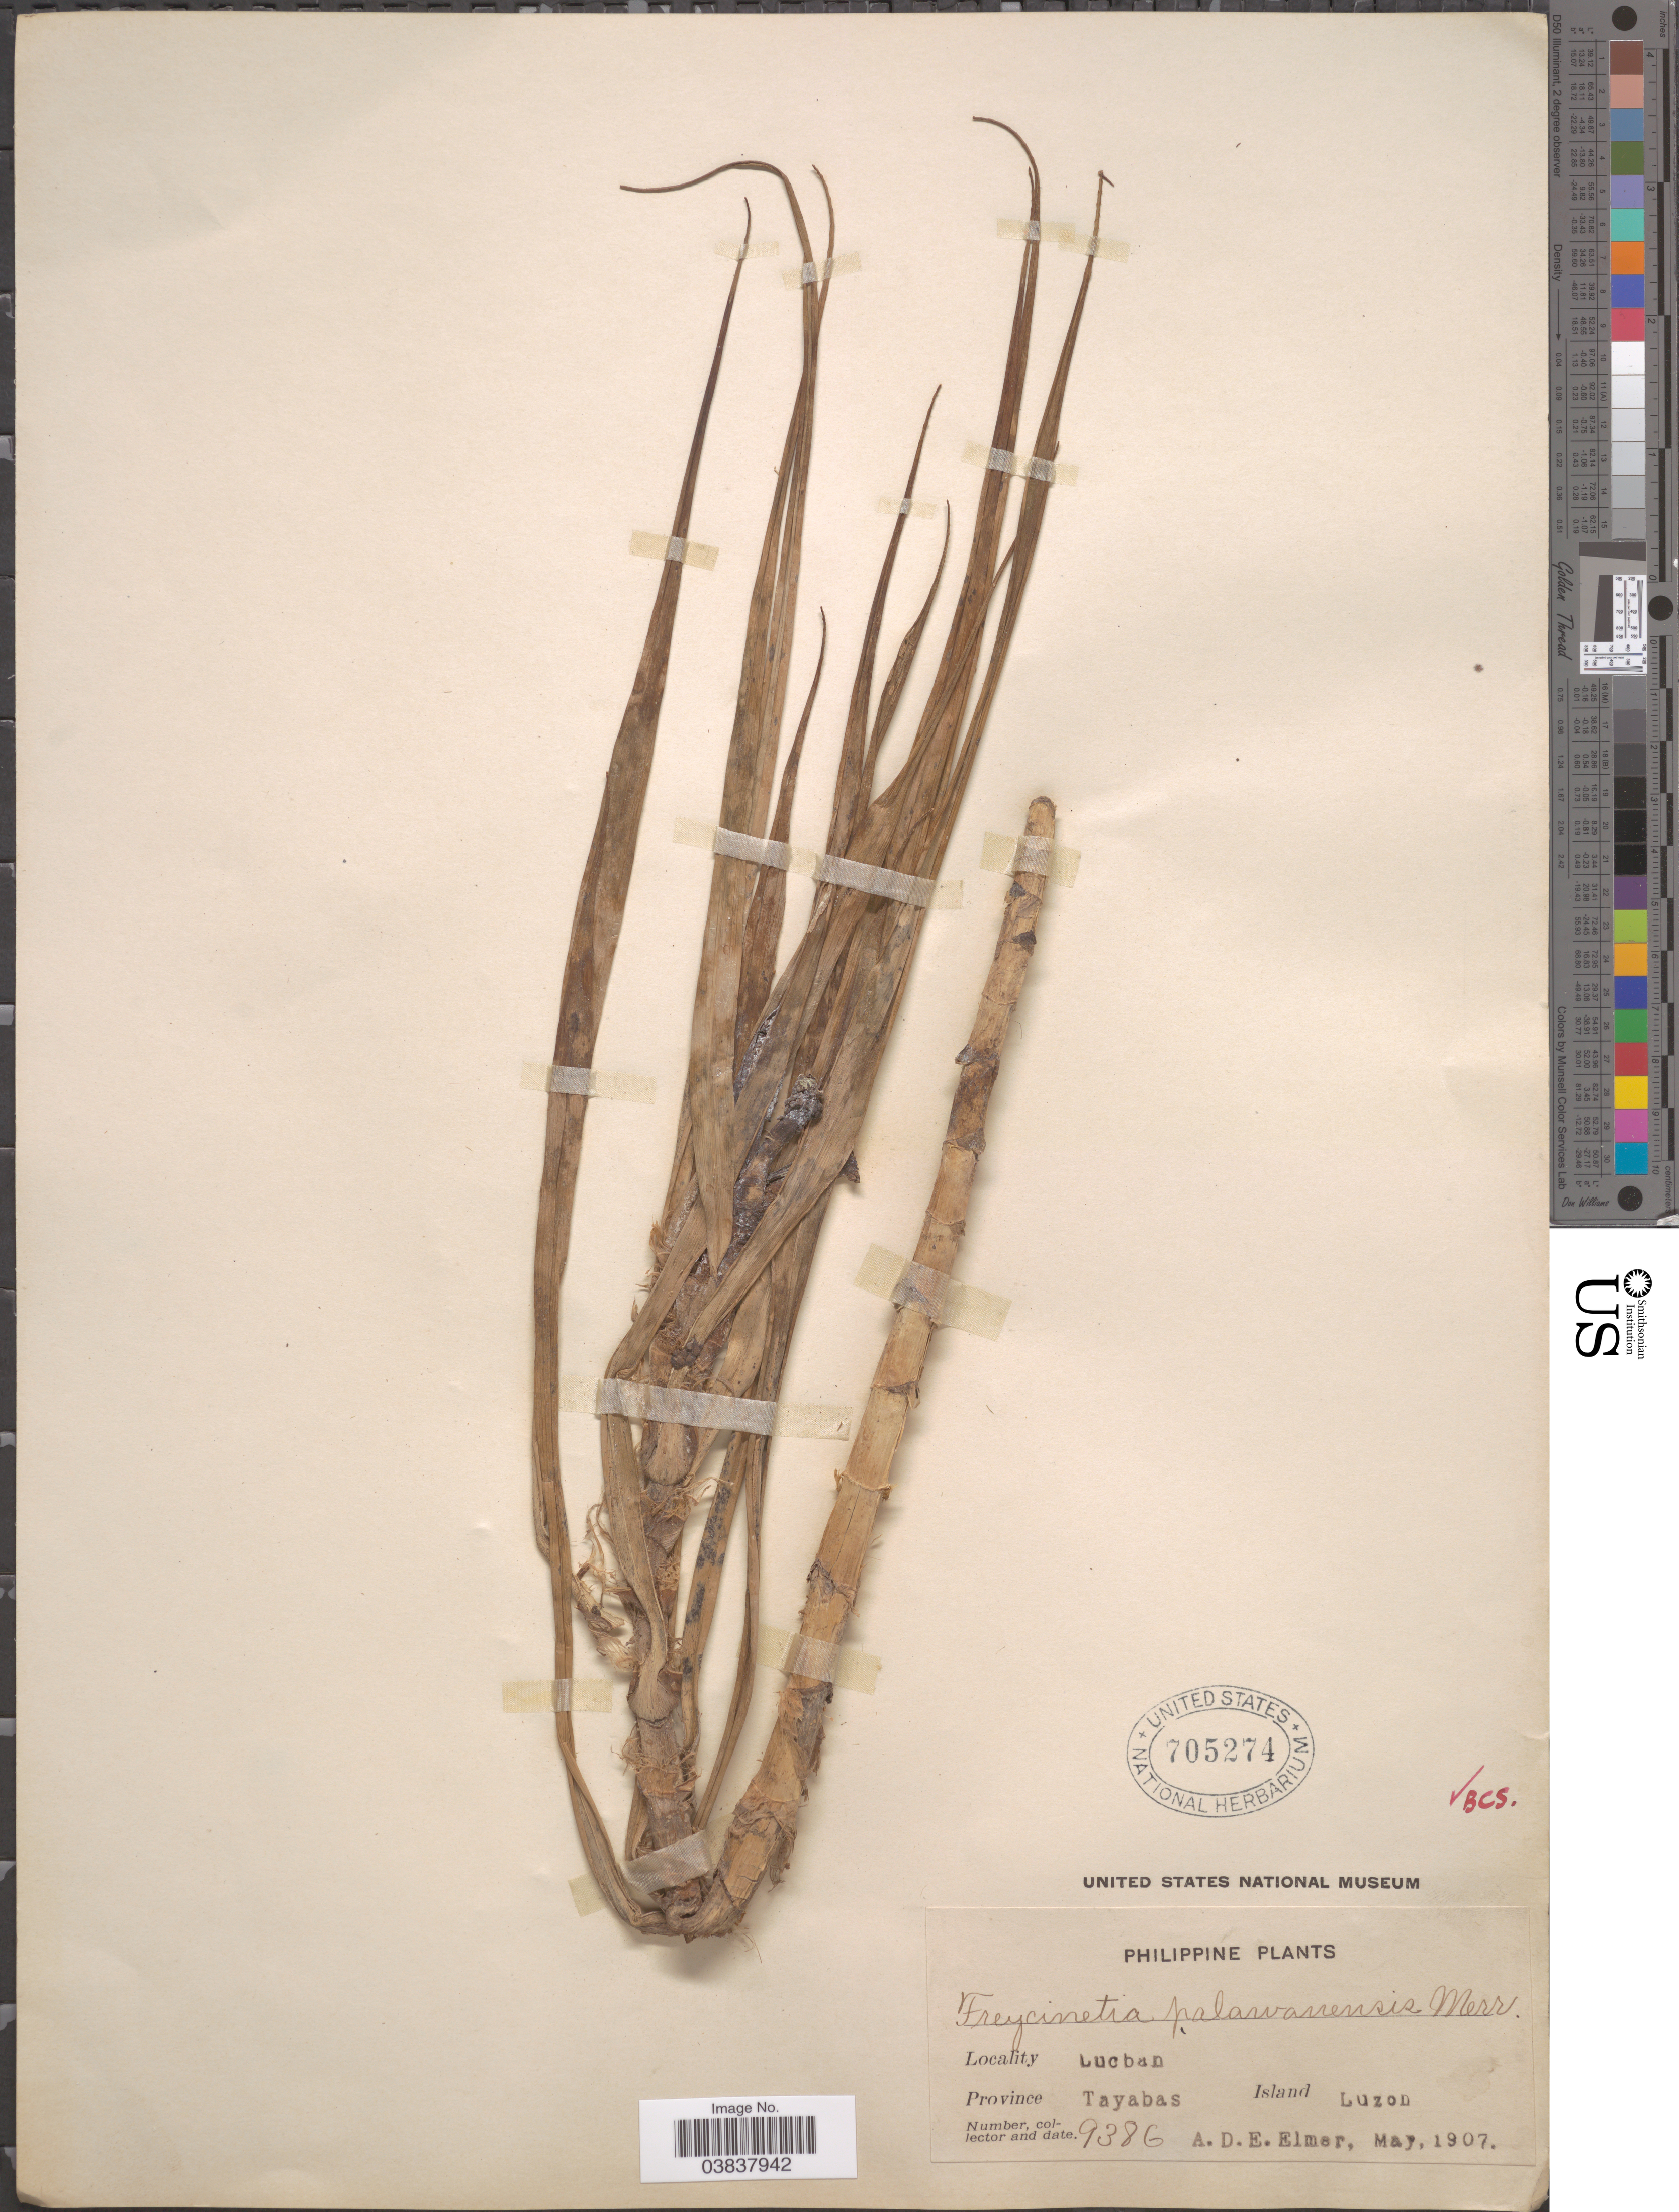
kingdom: Plantae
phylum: Tracheophyta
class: Liliopsida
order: Pandanales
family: Pandanaceae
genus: Freycinetia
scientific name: Freycinetia palawanensis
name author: Merr. ex Elmer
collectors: A. D. E. Elmer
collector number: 9386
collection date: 1907-05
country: Philippines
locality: Lucban, Province Tayabas, Island Luzon.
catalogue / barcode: US 705274